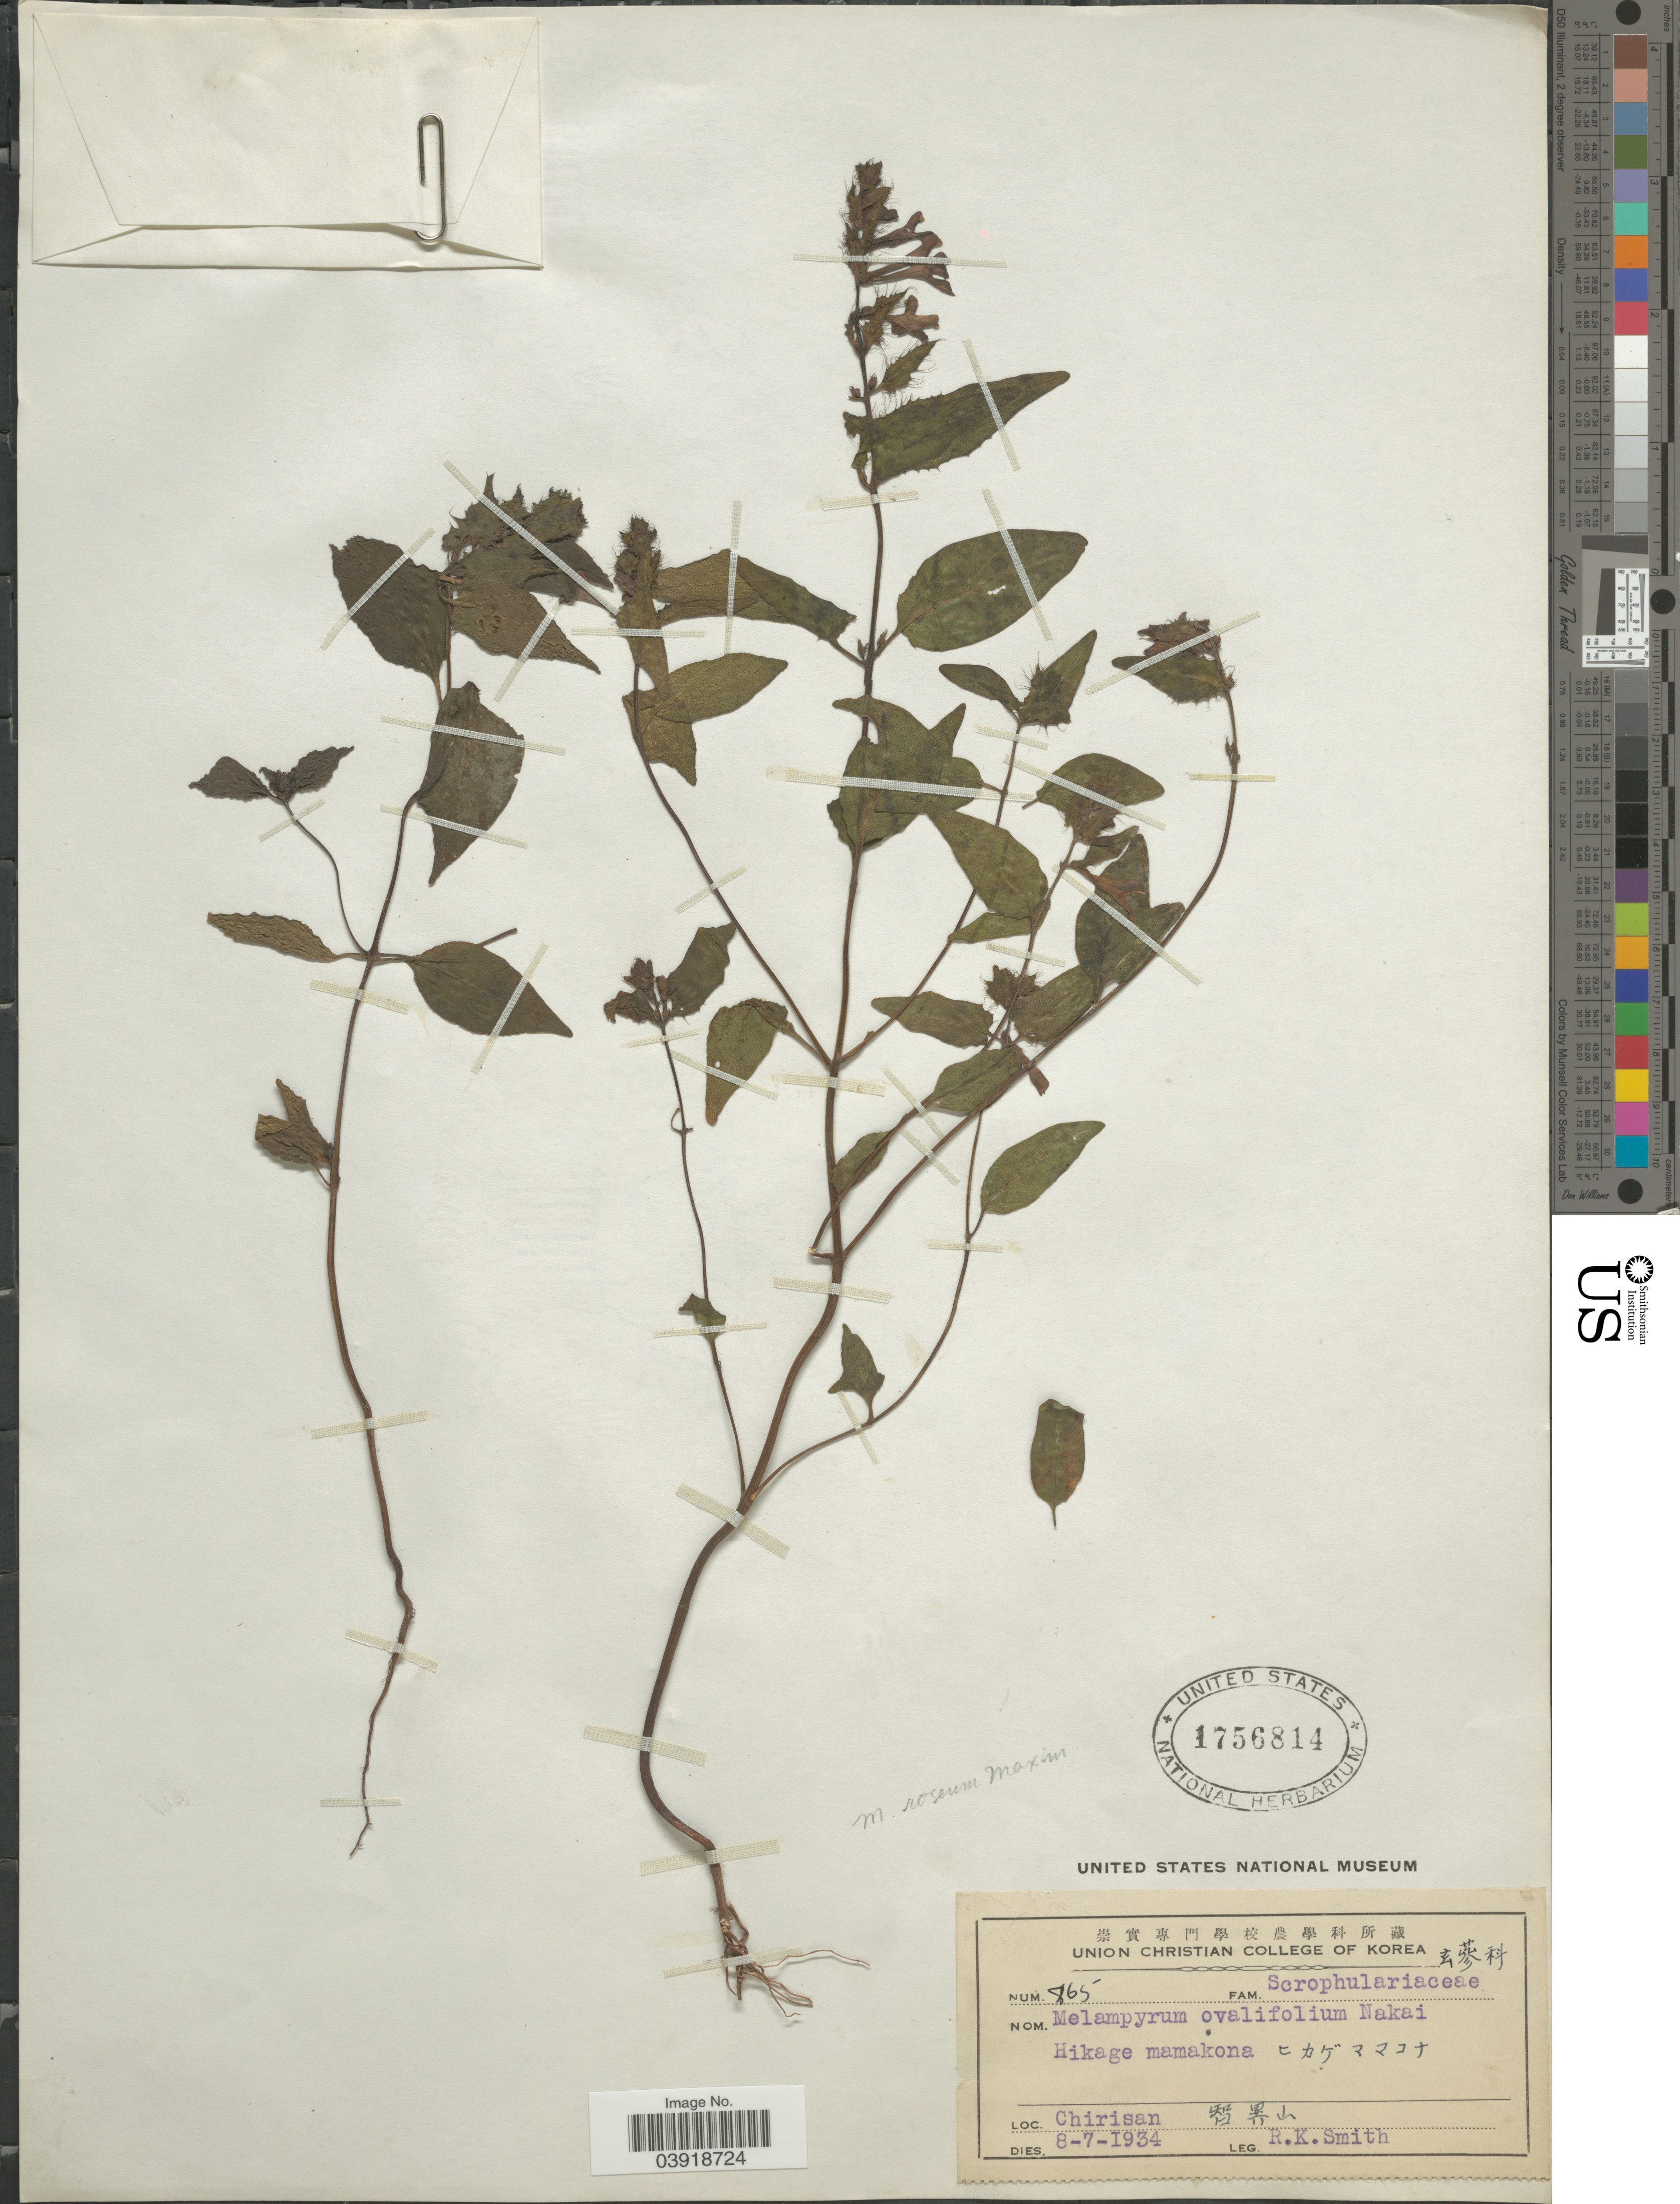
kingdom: Plantae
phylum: Tracheophyta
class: Magnoliopsida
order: Lamiales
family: Orobanchaceae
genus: Melampyrum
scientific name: Melampyrum roseum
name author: Maxim.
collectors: R. Smith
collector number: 865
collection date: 1934-07-08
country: South Korea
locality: Chirisan X.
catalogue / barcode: US 1756814